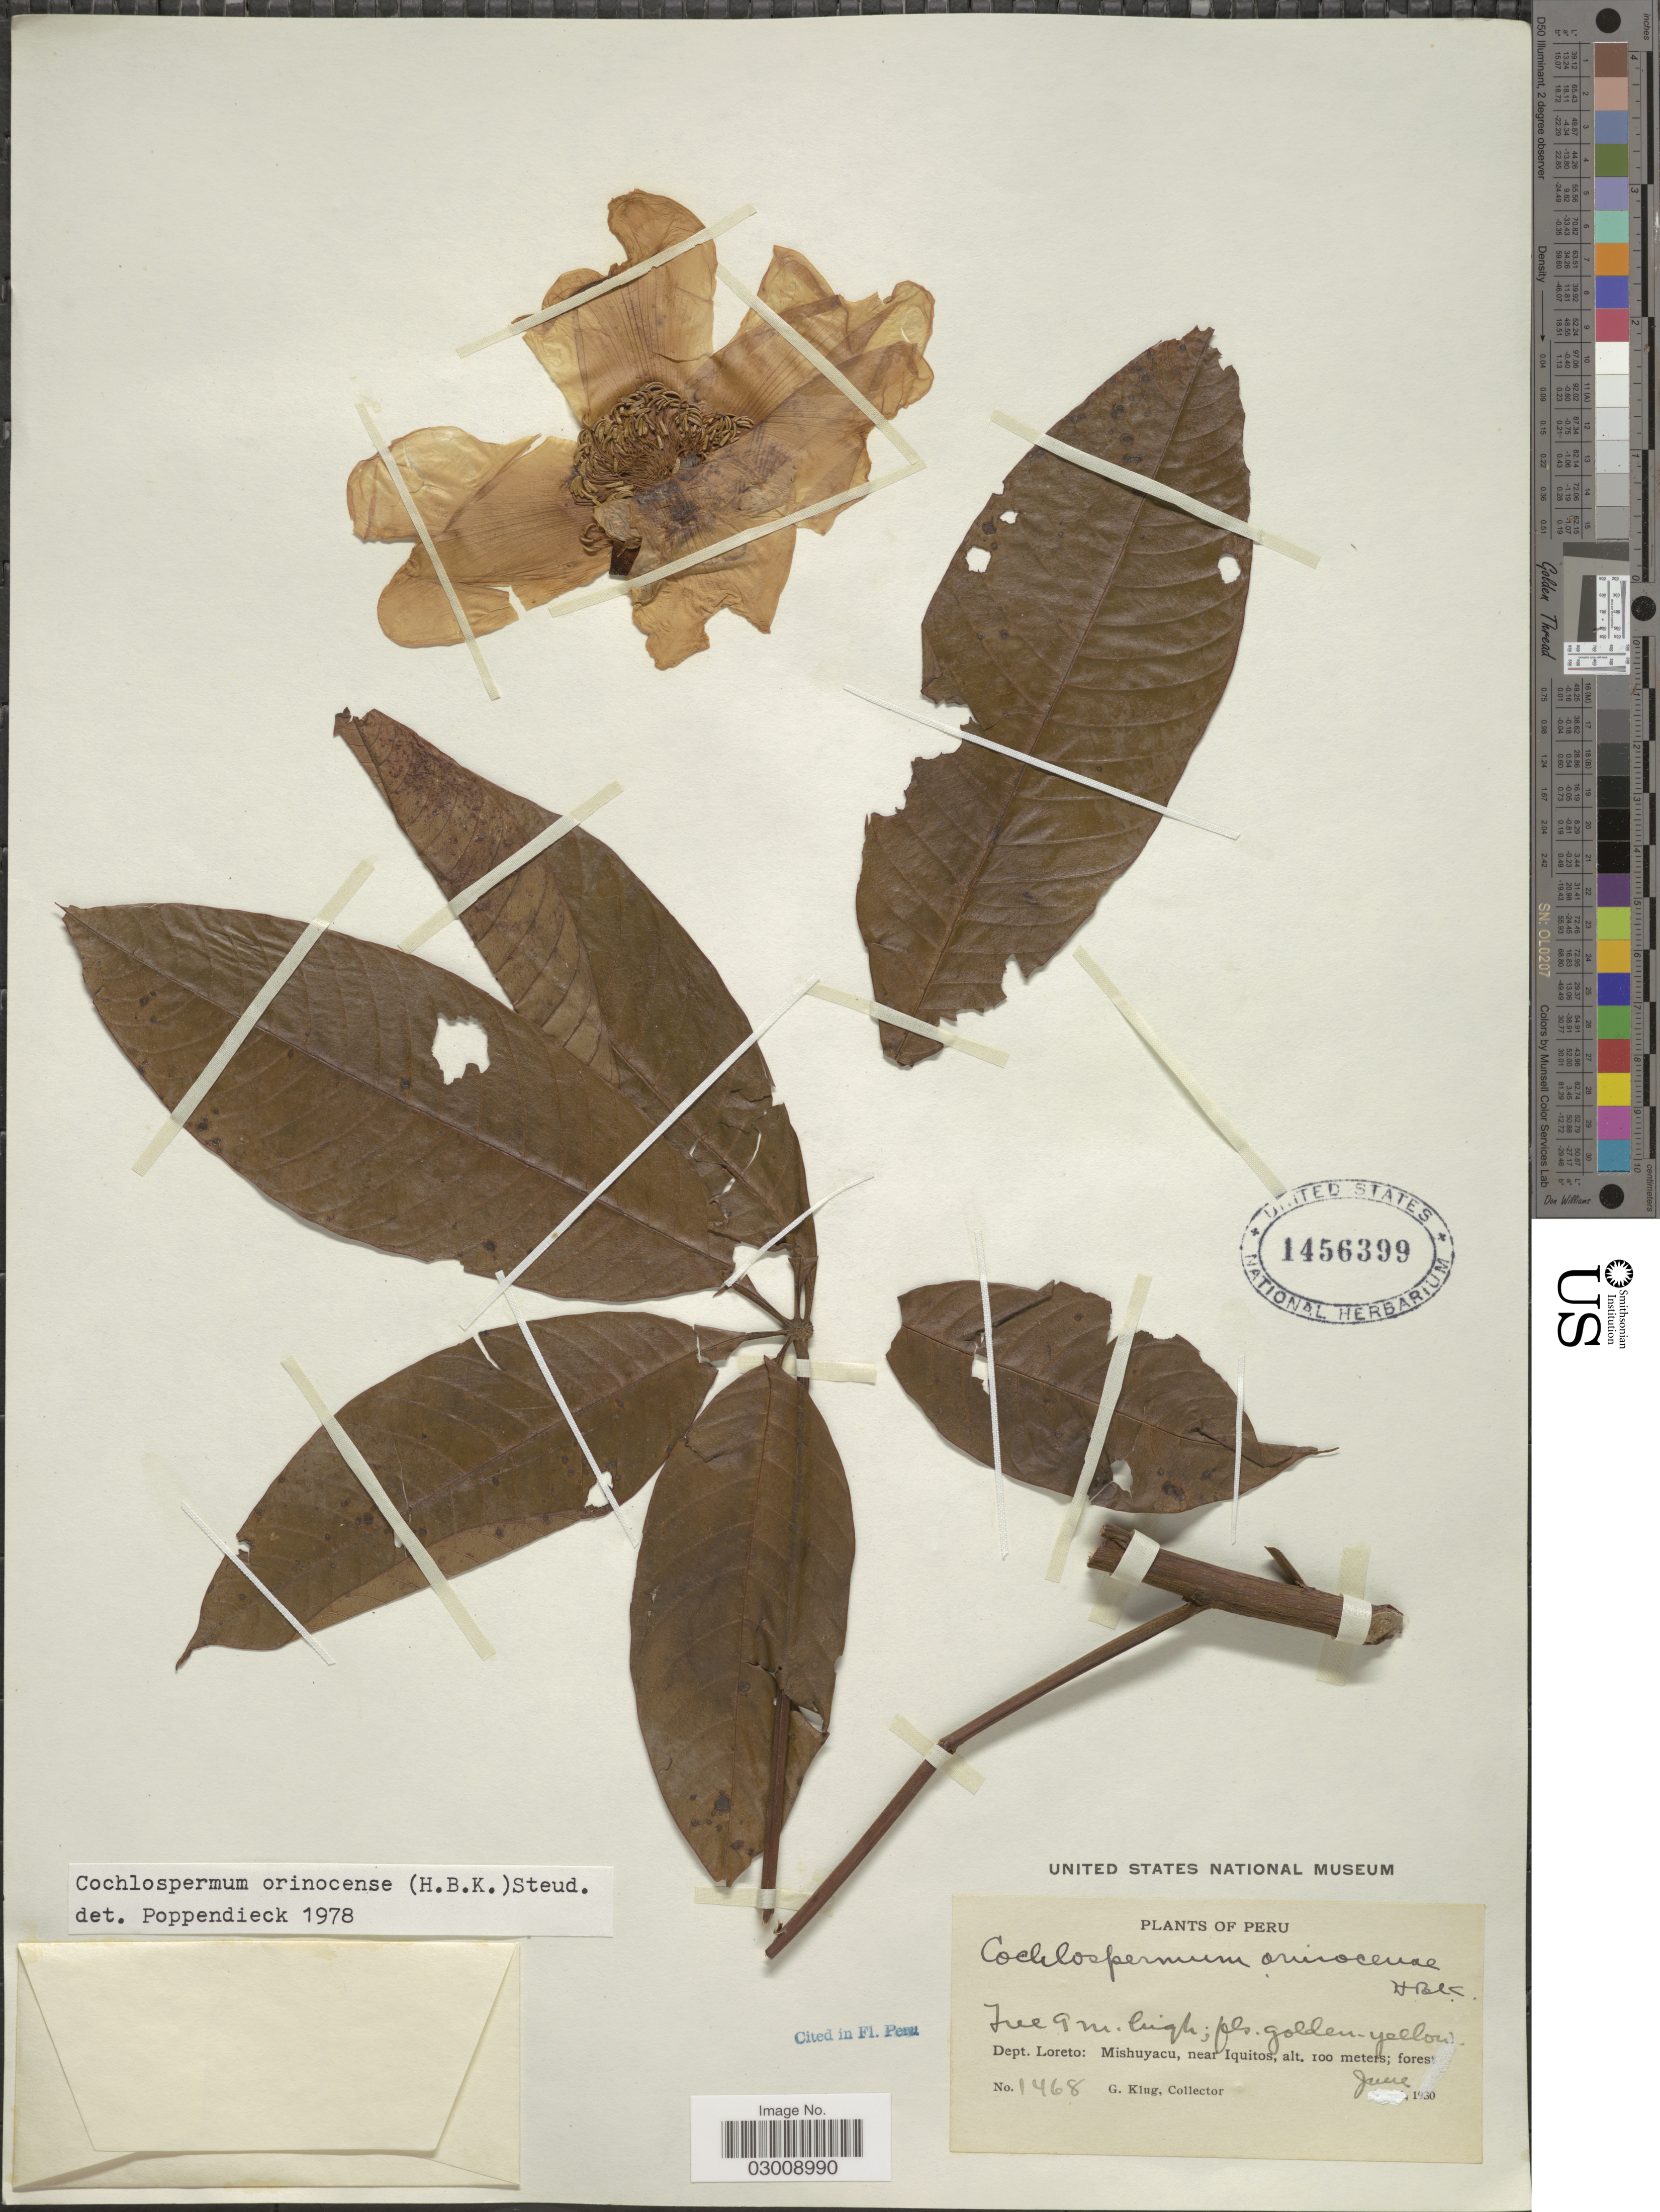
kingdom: Plantae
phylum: Tracheophyta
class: Magnoliopsida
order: Malvales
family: Cochlospermaceae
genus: Cochlospermum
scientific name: Cochlospermum orinocense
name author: (Kunth) Steud.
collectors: G. Klug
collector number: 1468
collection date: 1930-06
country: Peru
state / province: Loreto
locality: Dept. Loreto: Mishuyacu, near Iquitos.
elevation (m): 100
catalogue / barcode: US 1456399